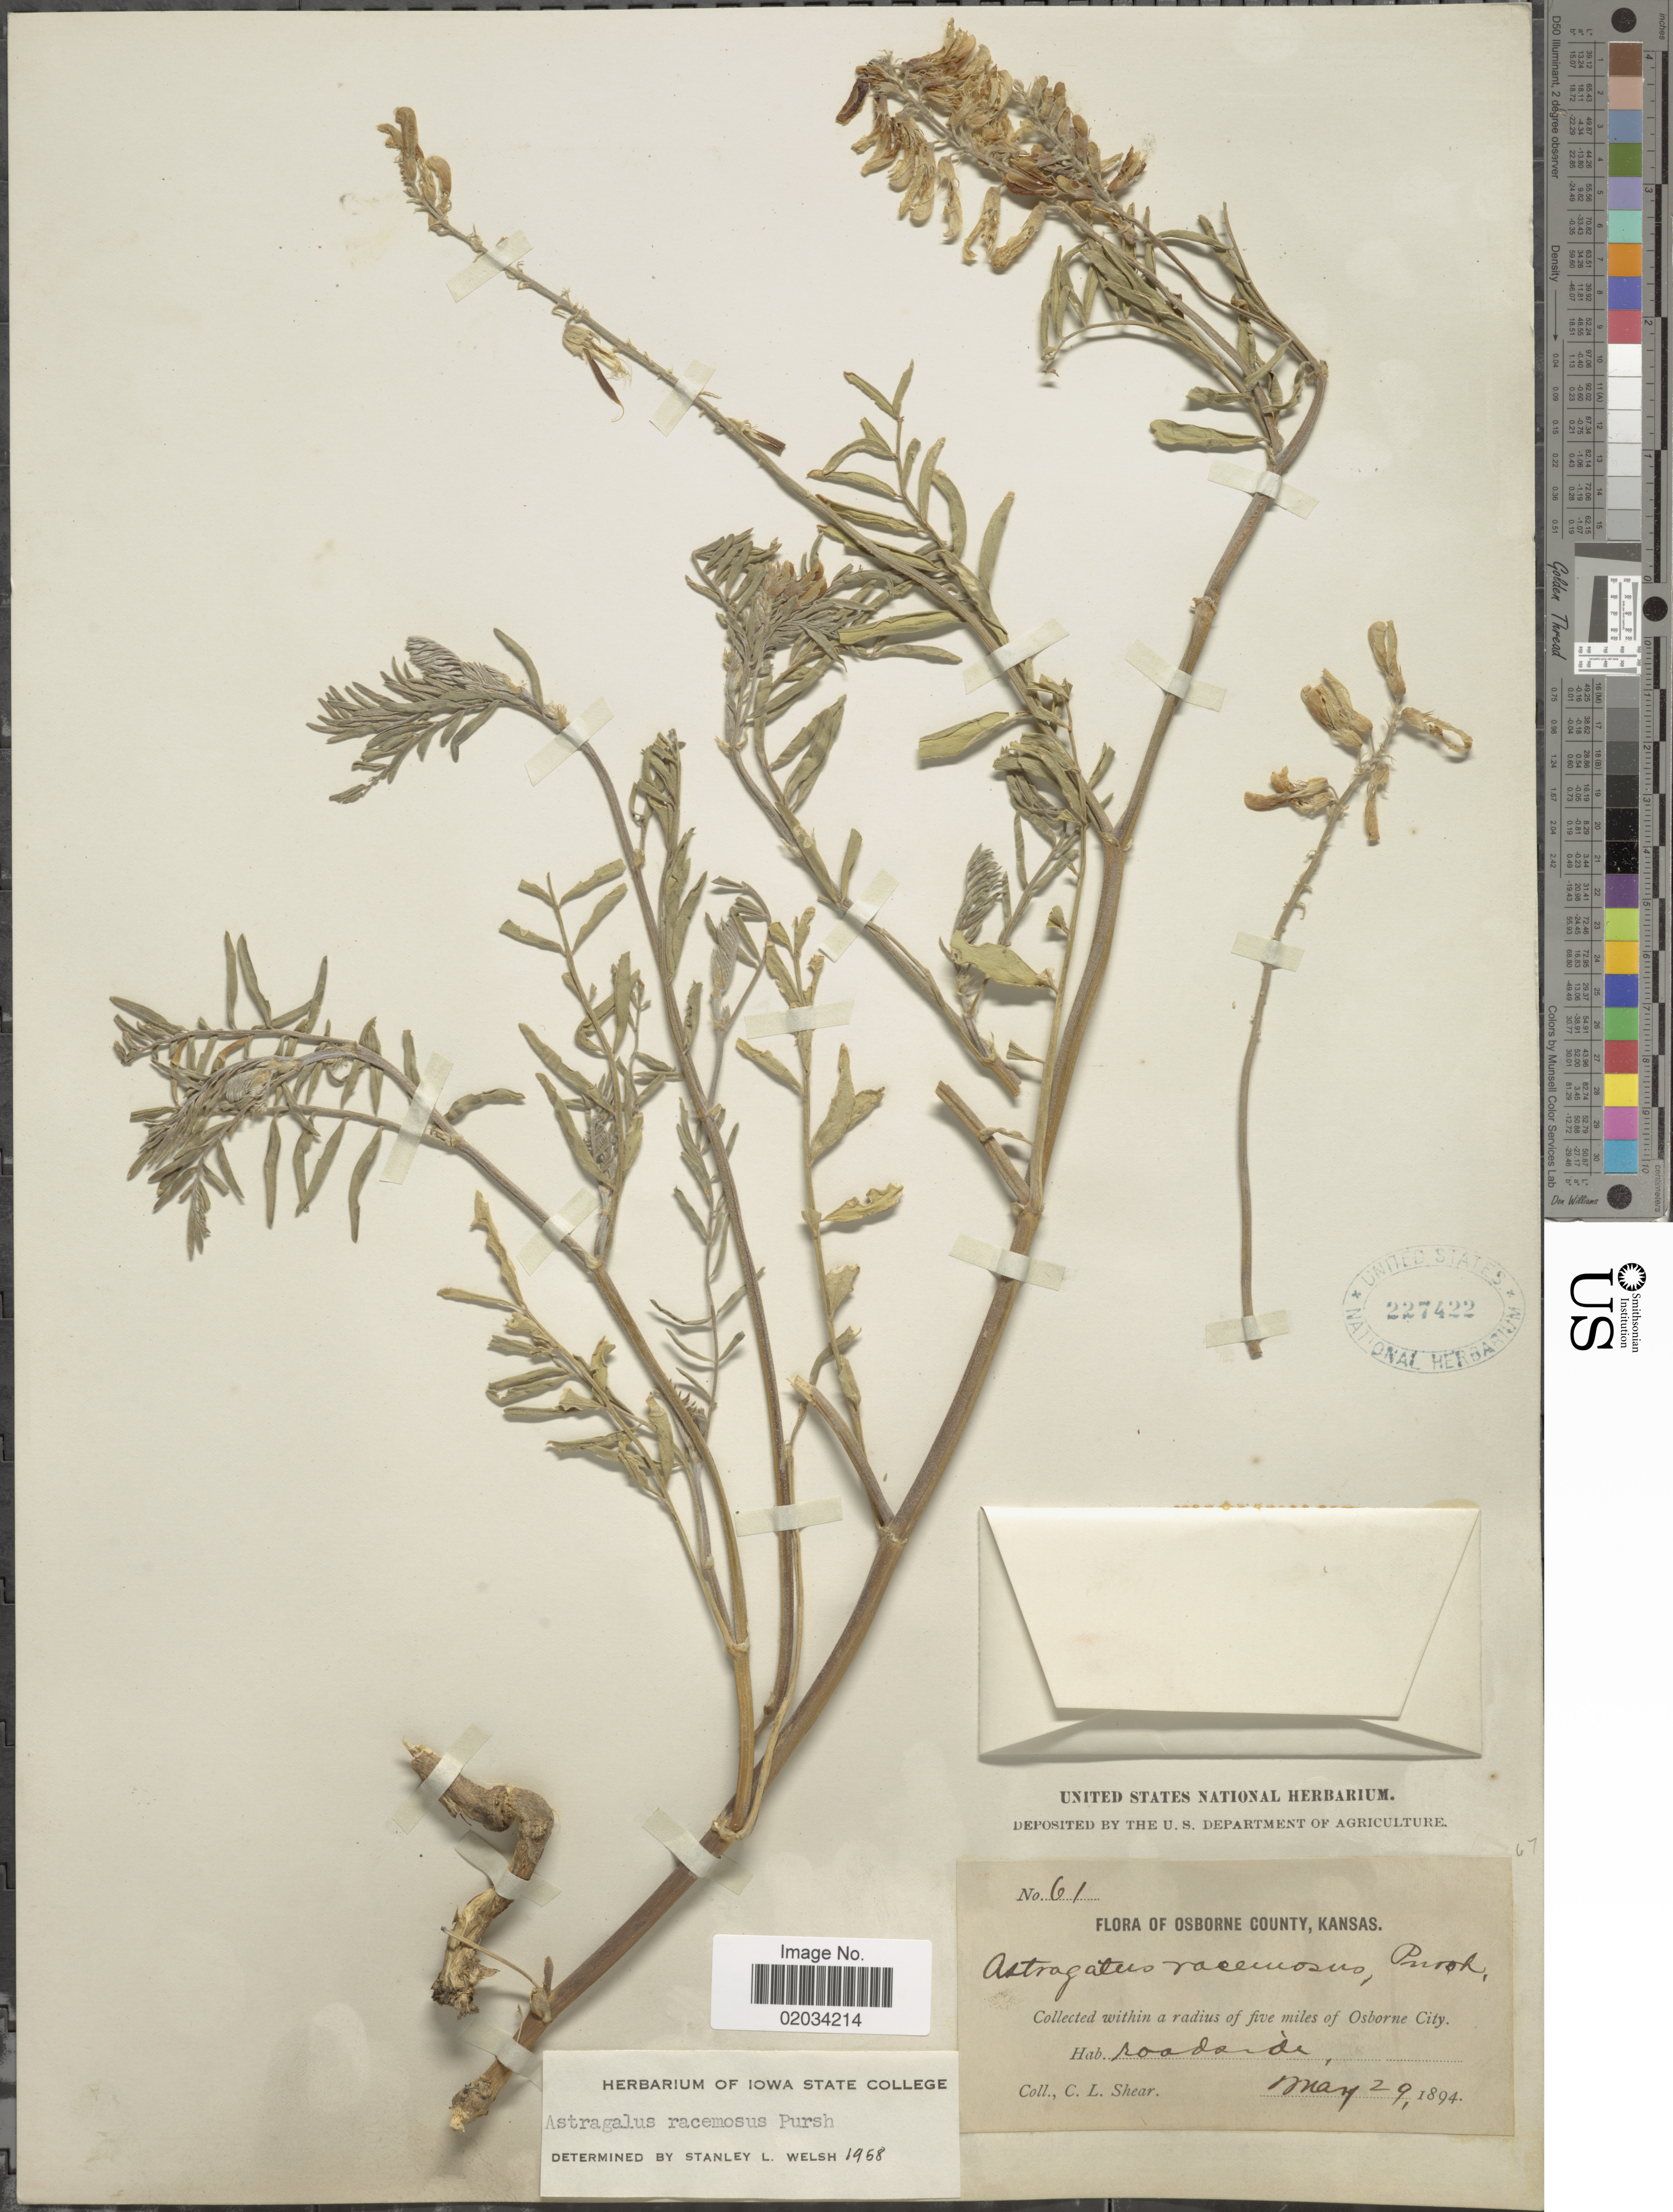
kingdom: Plantae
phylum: Tracheophyta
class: Magnoliopsida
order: Fabales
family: Fabaceae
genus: Astragalus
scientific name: Astragalus racemosus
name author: Pursh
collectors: C. L. Shear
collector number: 61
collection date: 1894-05-29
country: United States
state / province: Kansas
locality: Osborne County, Kansas, within a radiuss of five miles of Osborne City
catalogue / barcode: US 227422